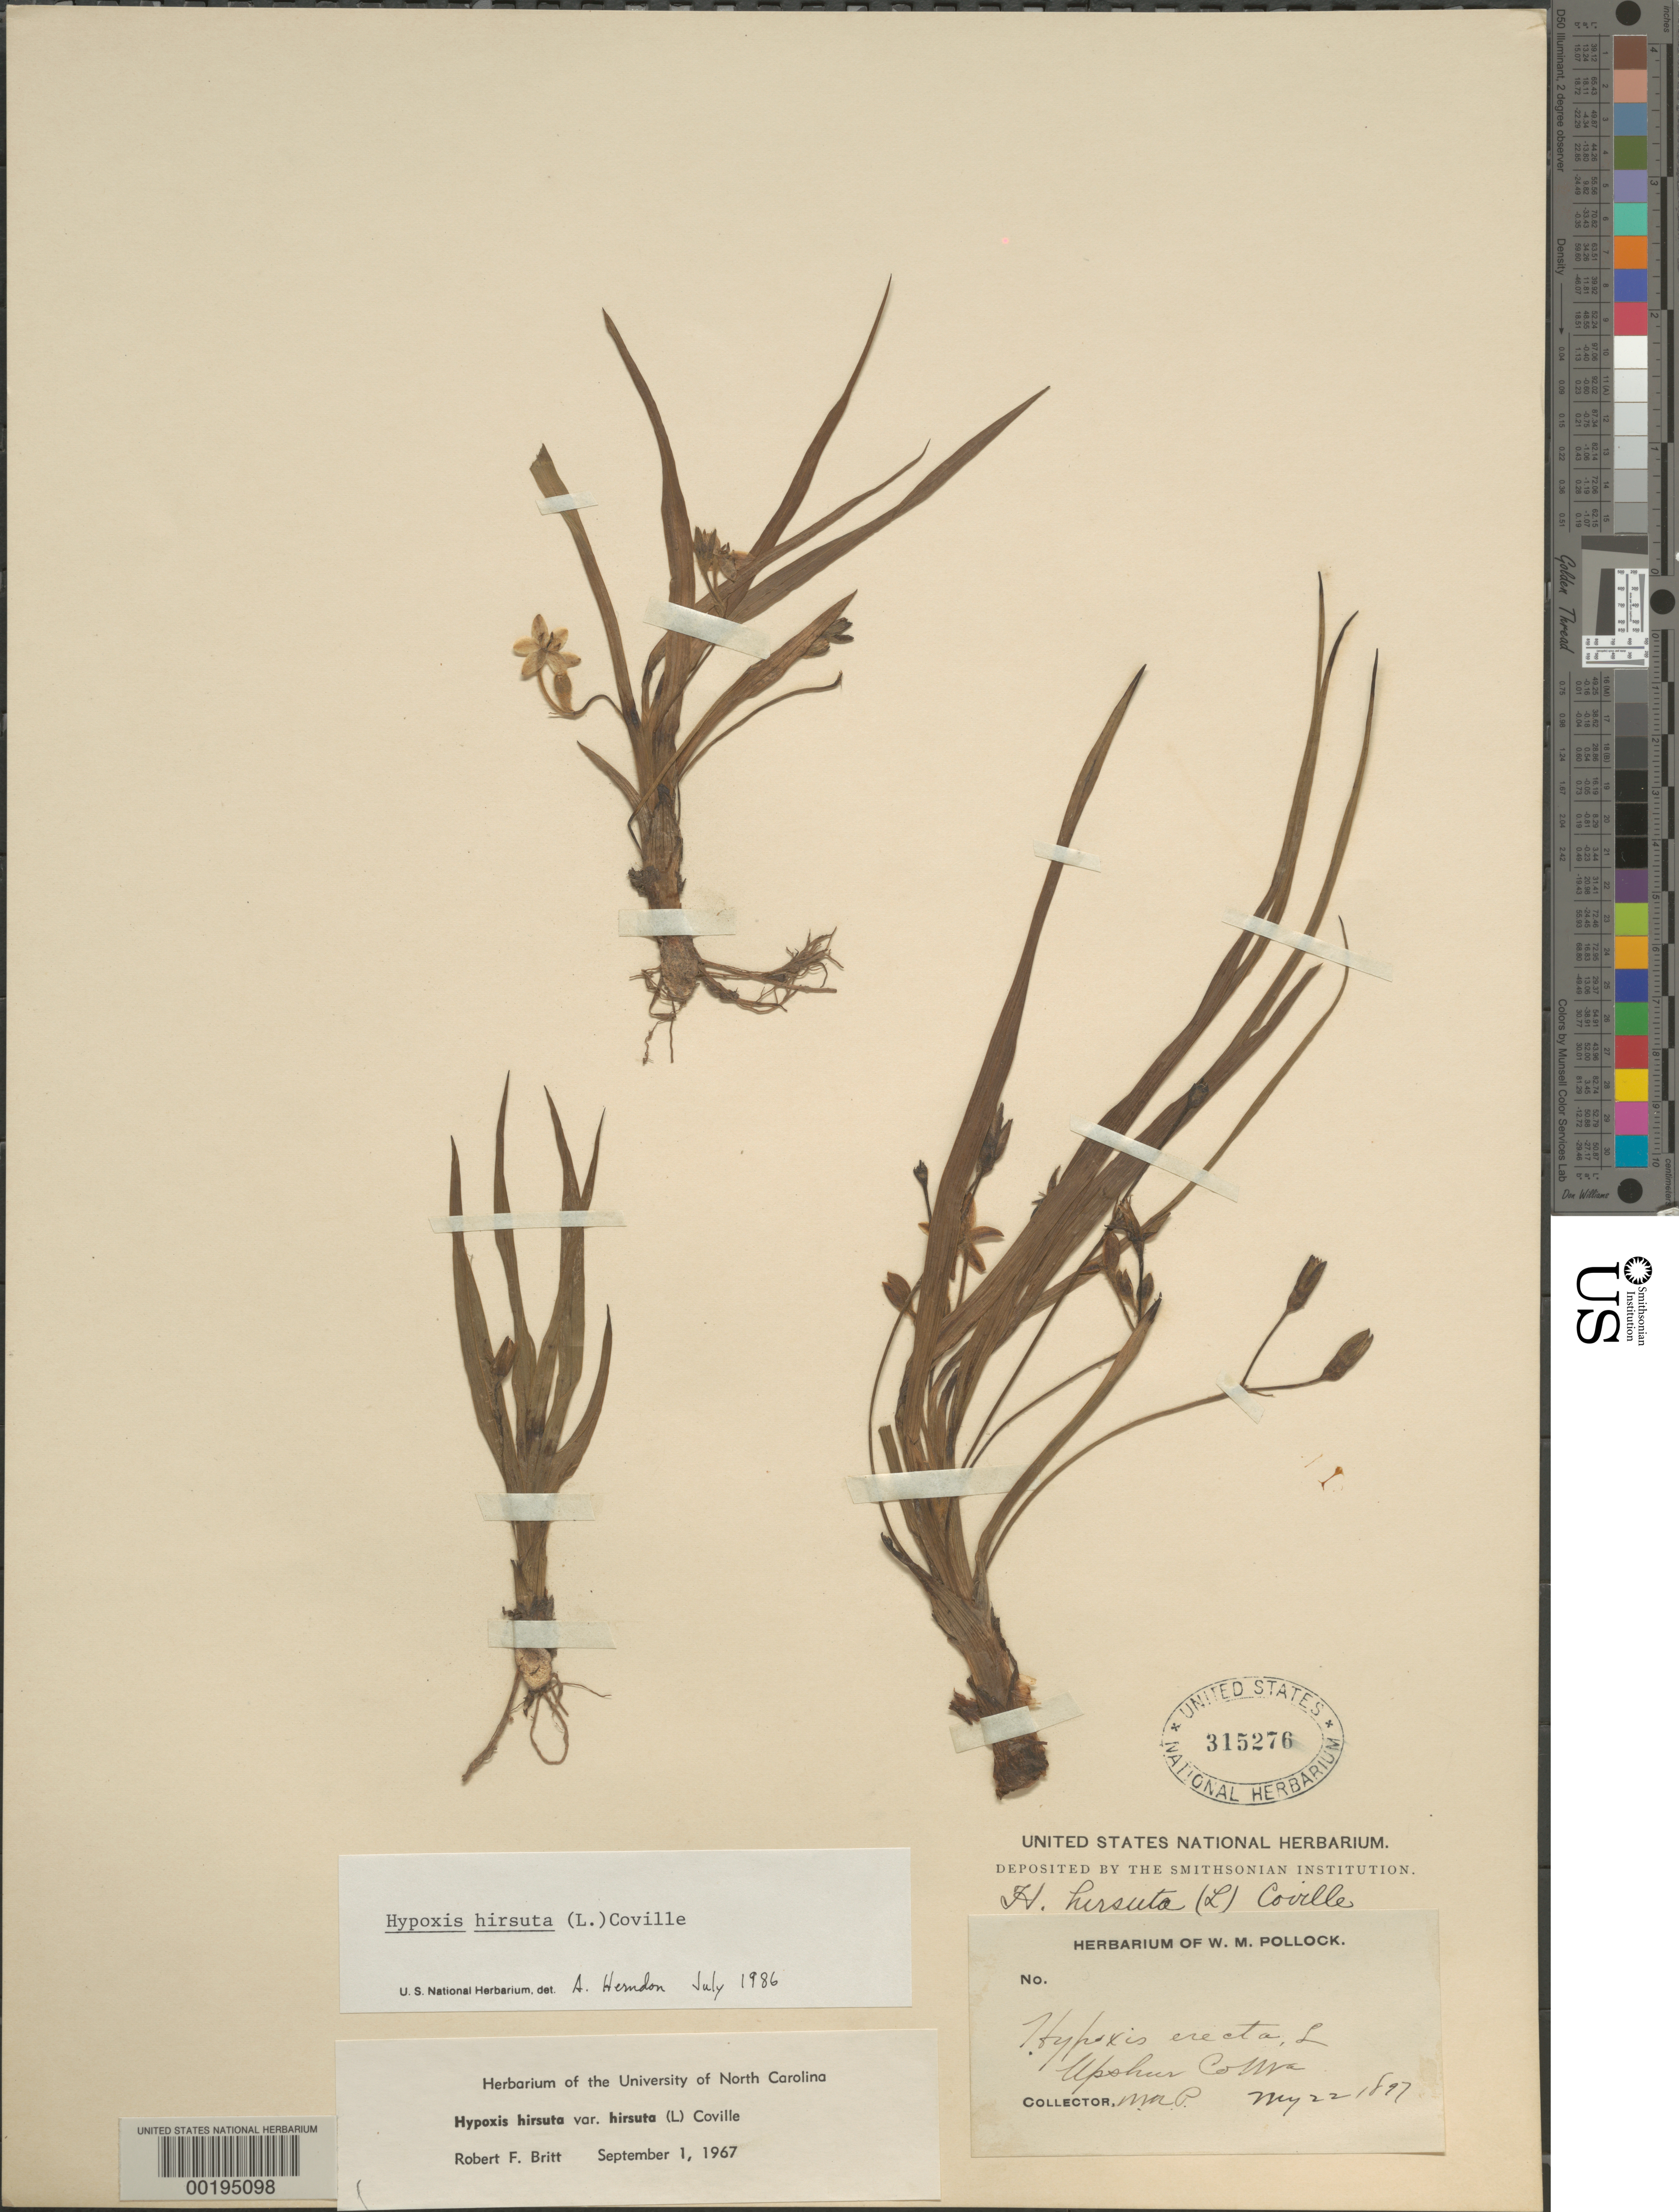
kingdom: Plantae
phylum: Tracheophyta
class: Liliopsida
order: Asparagales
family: Hypoxidaceae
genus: Hypoxis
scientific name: Hypoxis hirsuta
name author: (L.) Coville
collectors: W. M. Pollock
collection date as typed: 22 May 1897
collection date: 1897-05-22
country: United States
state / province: West Virginia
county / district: Upshur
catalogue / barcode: US 315276